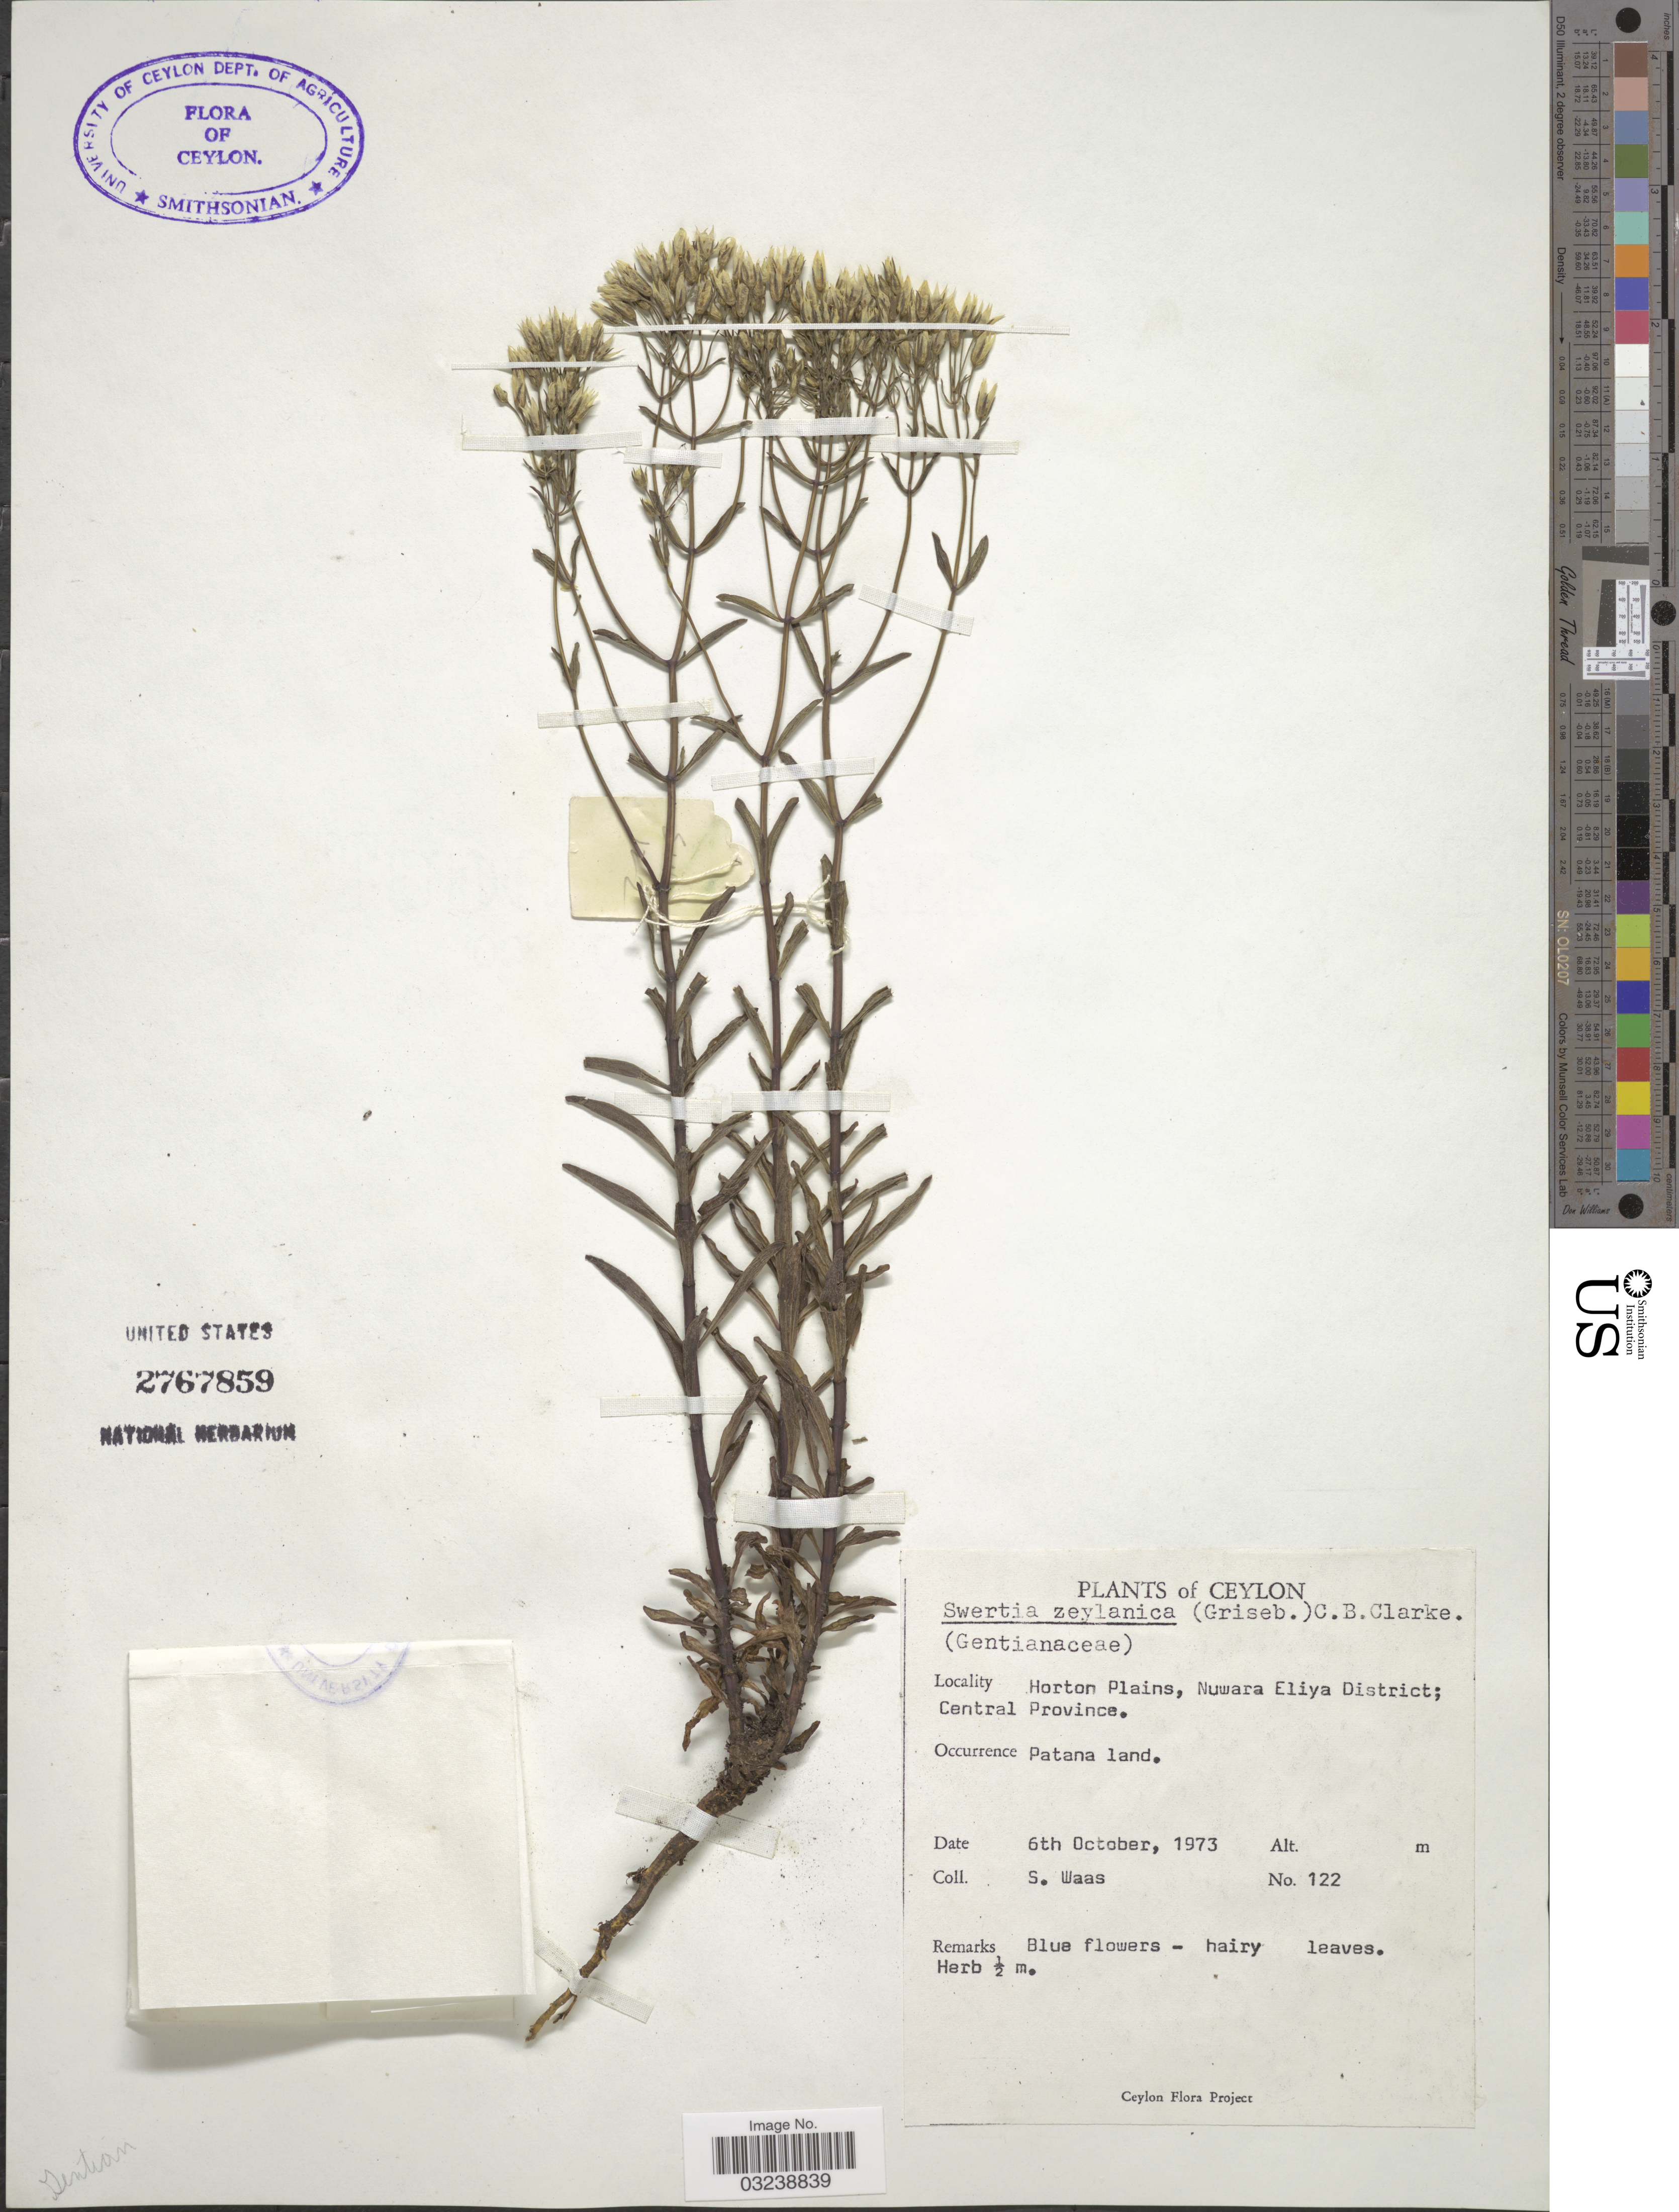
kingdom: Plantae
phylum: Tracheophyta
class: Magnoliopsida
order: Gentianales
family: Gentianaceae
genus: Swertia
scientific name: Swertia zeylanica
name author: Walker ex Griseb.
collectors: S. Waas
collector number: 122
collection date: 1973-10-06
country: Sri Lanka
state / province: Central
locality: Ceylon. Horton Plains, Nuwara Eliya District; Central Province.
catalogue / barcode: US 2767859